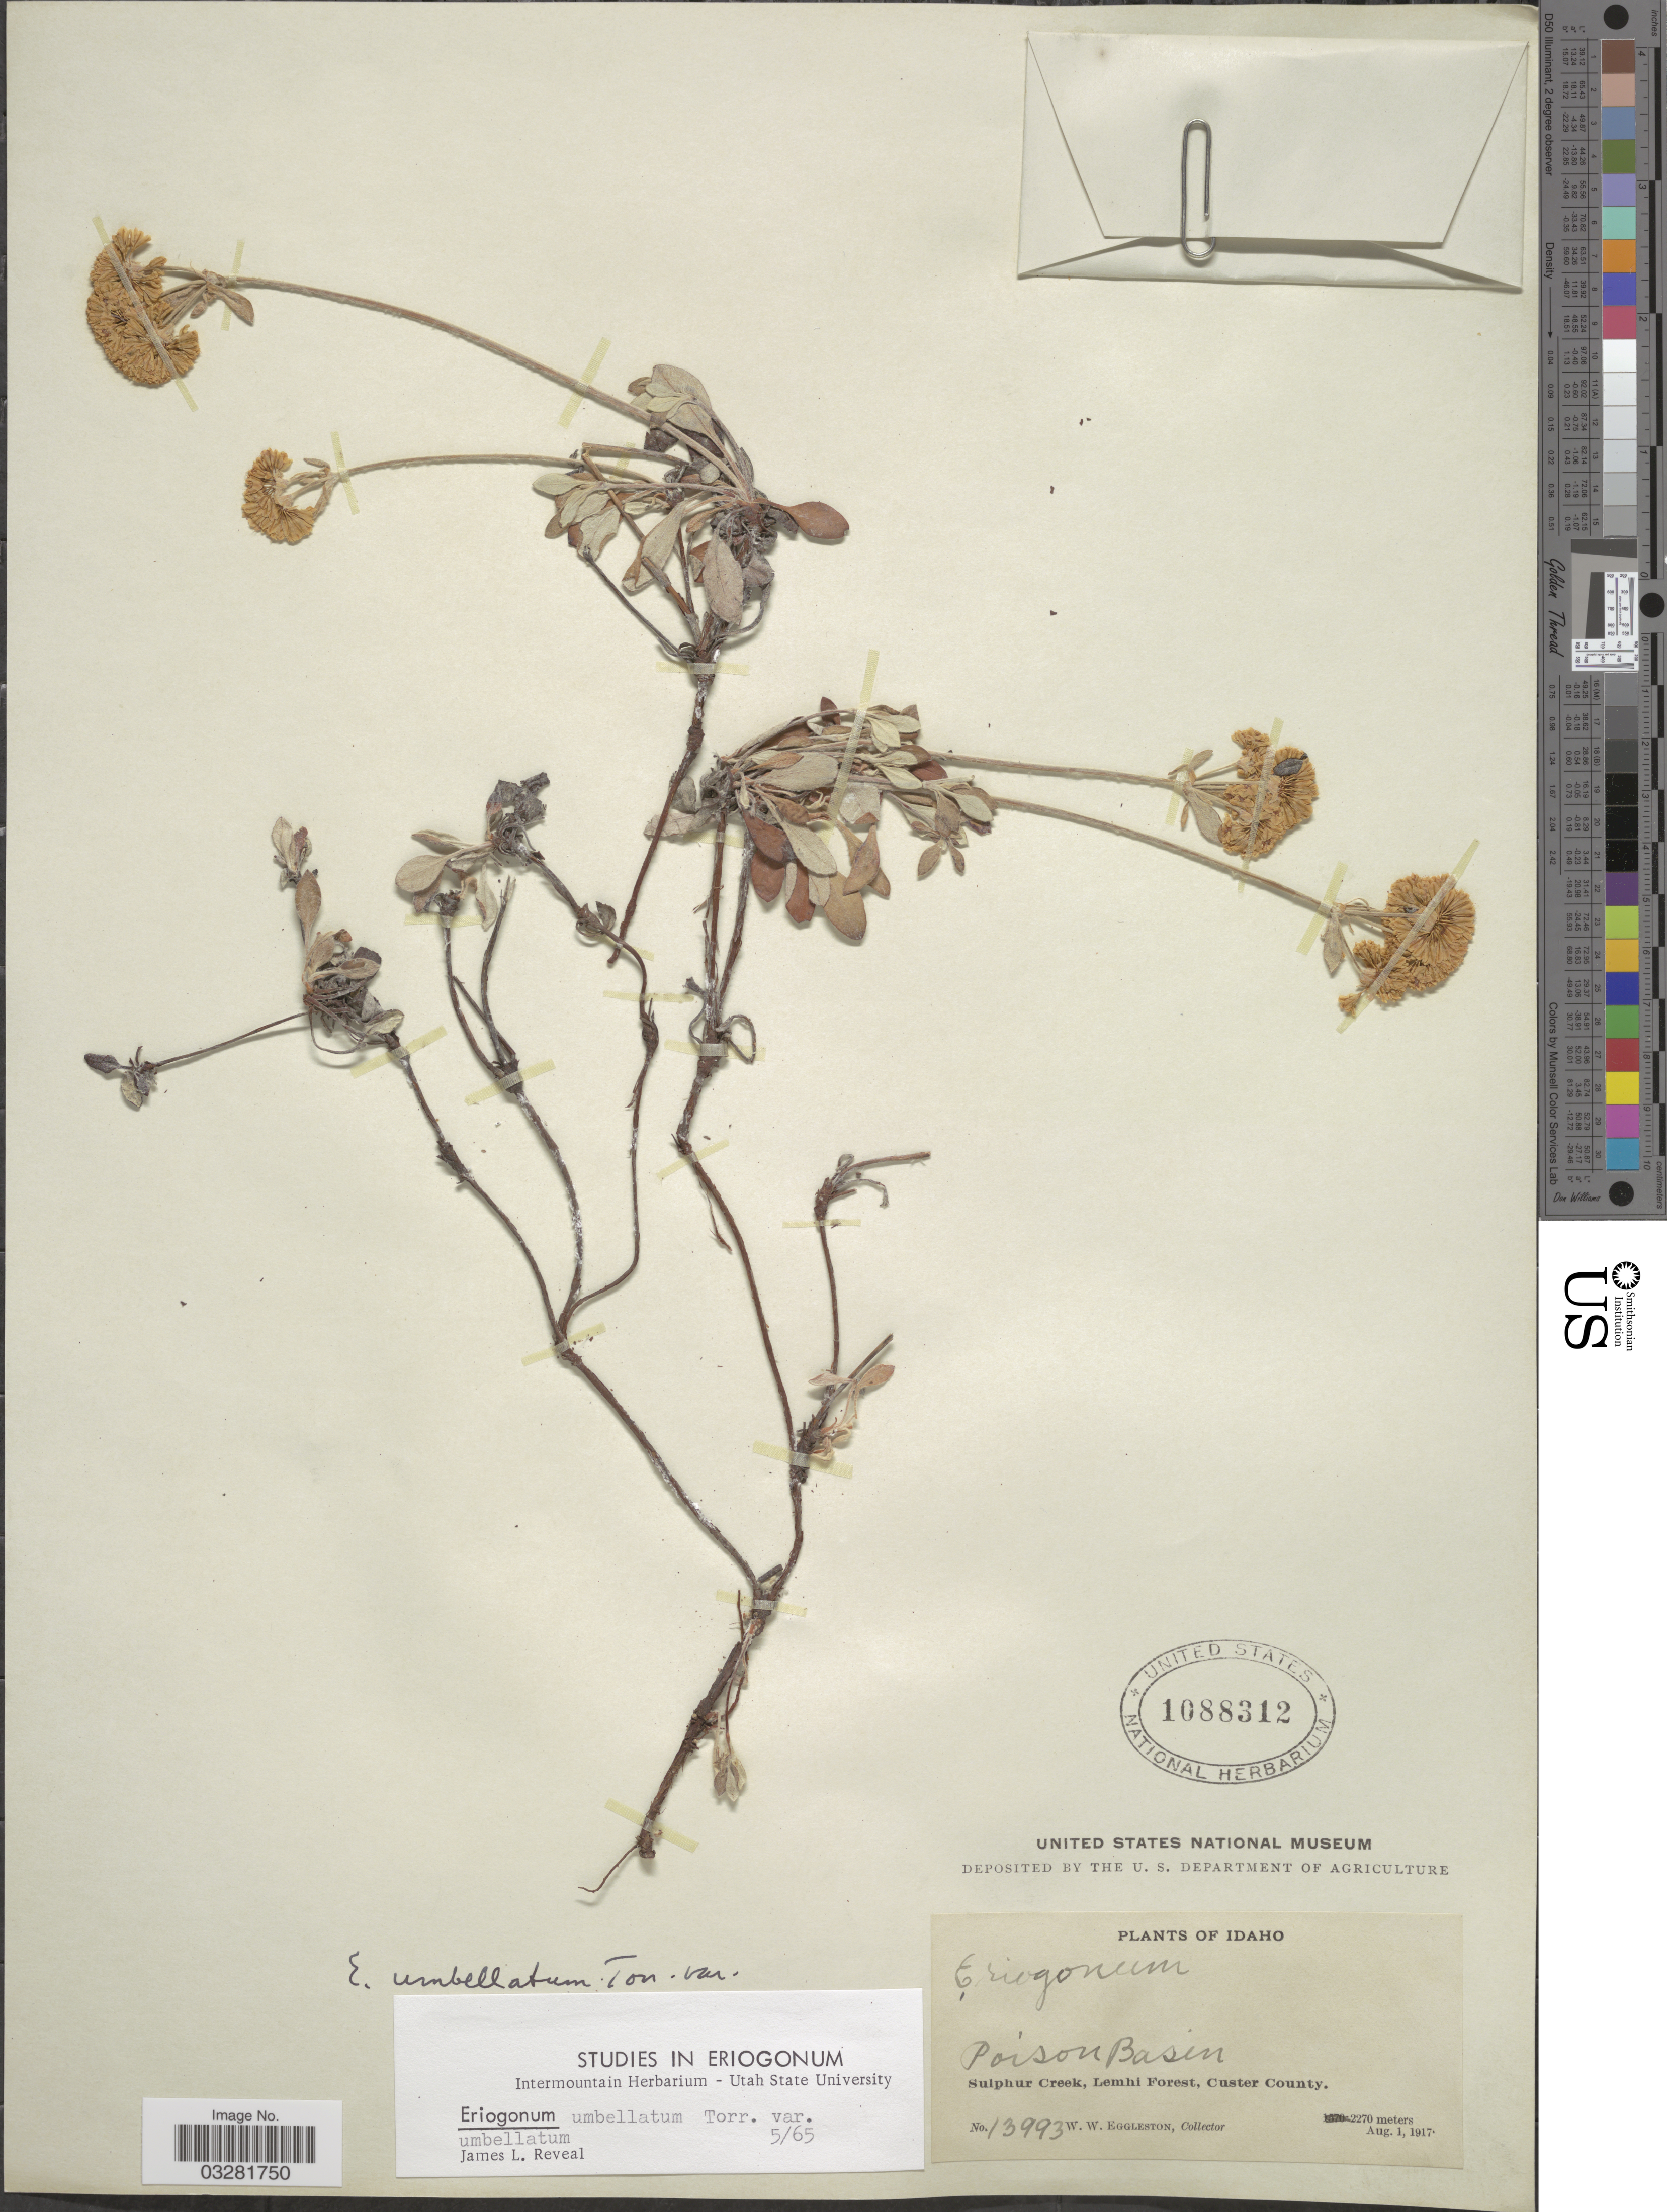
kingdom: Plantae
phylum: Tracheophyta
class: Magnoliopsida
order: Caryophyllales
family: Polygonaceae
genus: Eriogonum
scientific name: Eriogonum umbellatum var. subalpinum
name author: M.E. Jones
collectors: W. W. Eggleston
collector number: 13993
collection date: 1917-08-01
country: United States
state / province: Idaho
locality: Poison Basin. Sulphur Creek, Lemhi Forest, Custer County.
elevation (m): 2270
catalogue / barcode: US 1088312